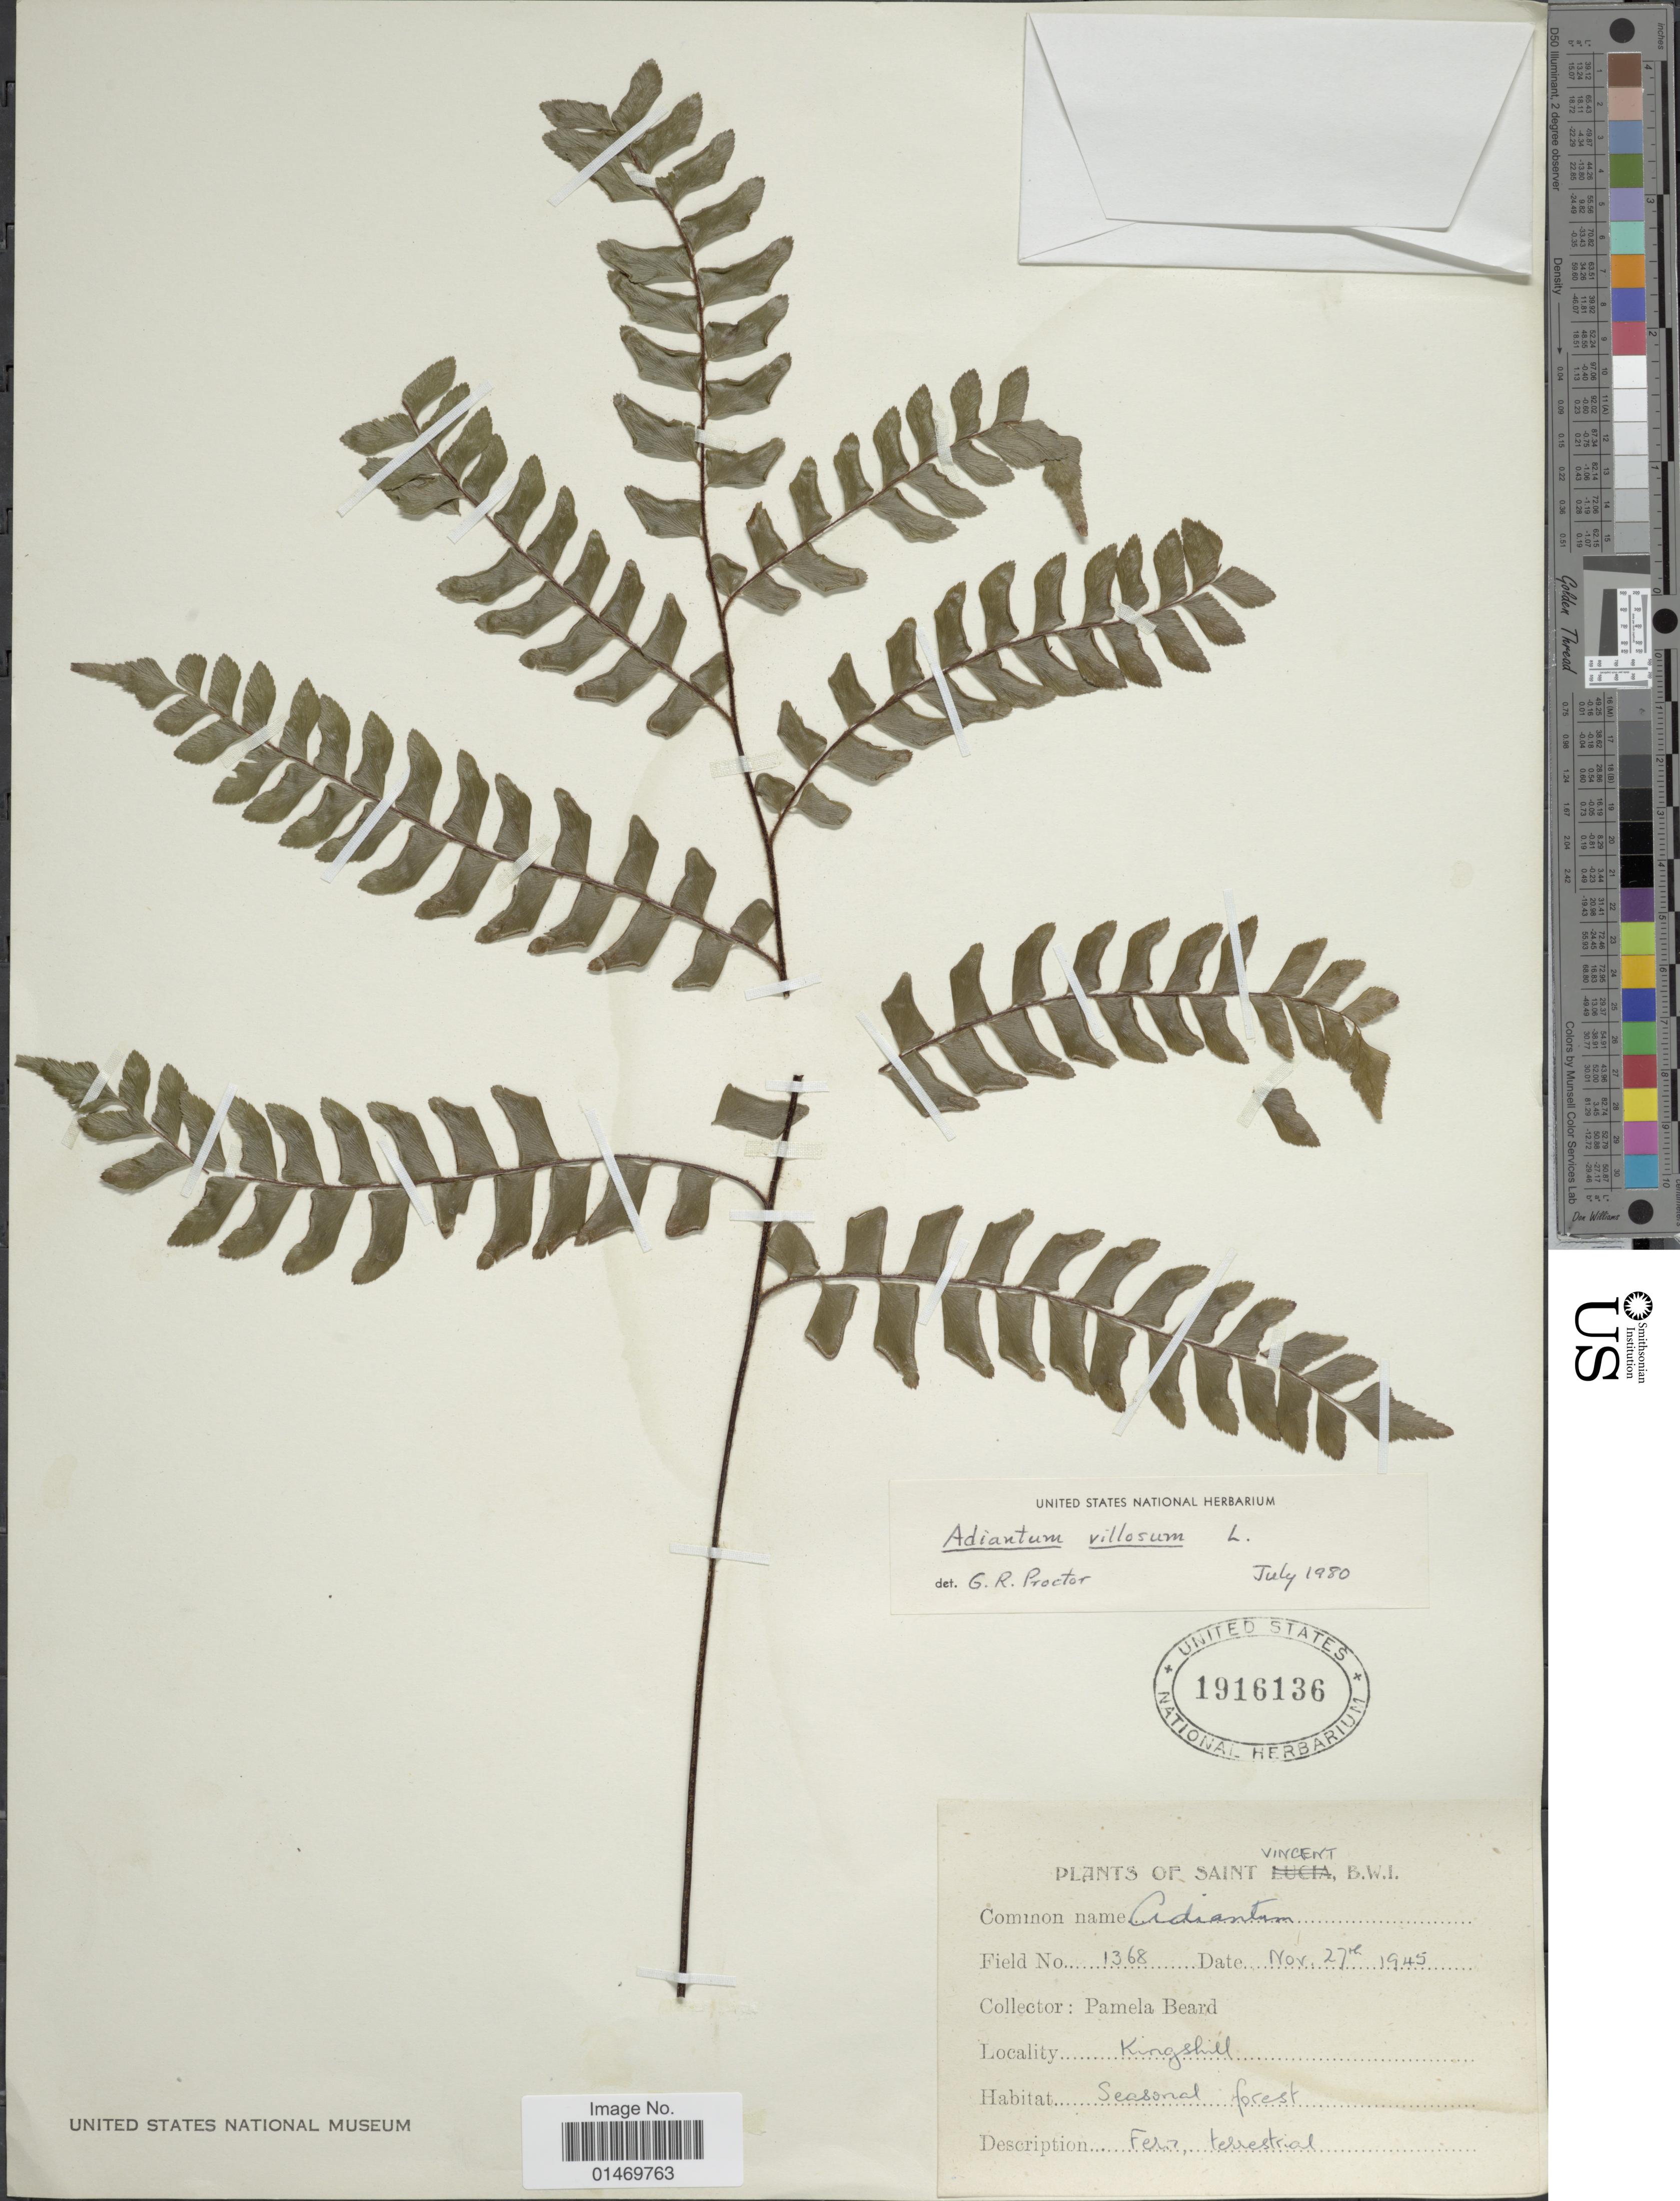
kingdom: Plantae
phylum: Tracheophyta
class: Polypodiopsida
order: Polypodiales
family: Pteridaceae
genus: Adiantum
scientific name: Adiantum villosum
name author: L.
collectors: P. Beard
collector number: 1368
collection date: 1945-11-27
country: St. Vincent - Grenadines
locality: Saint Vincent, B.W.I. Kingshill.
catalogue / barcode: US 1916136